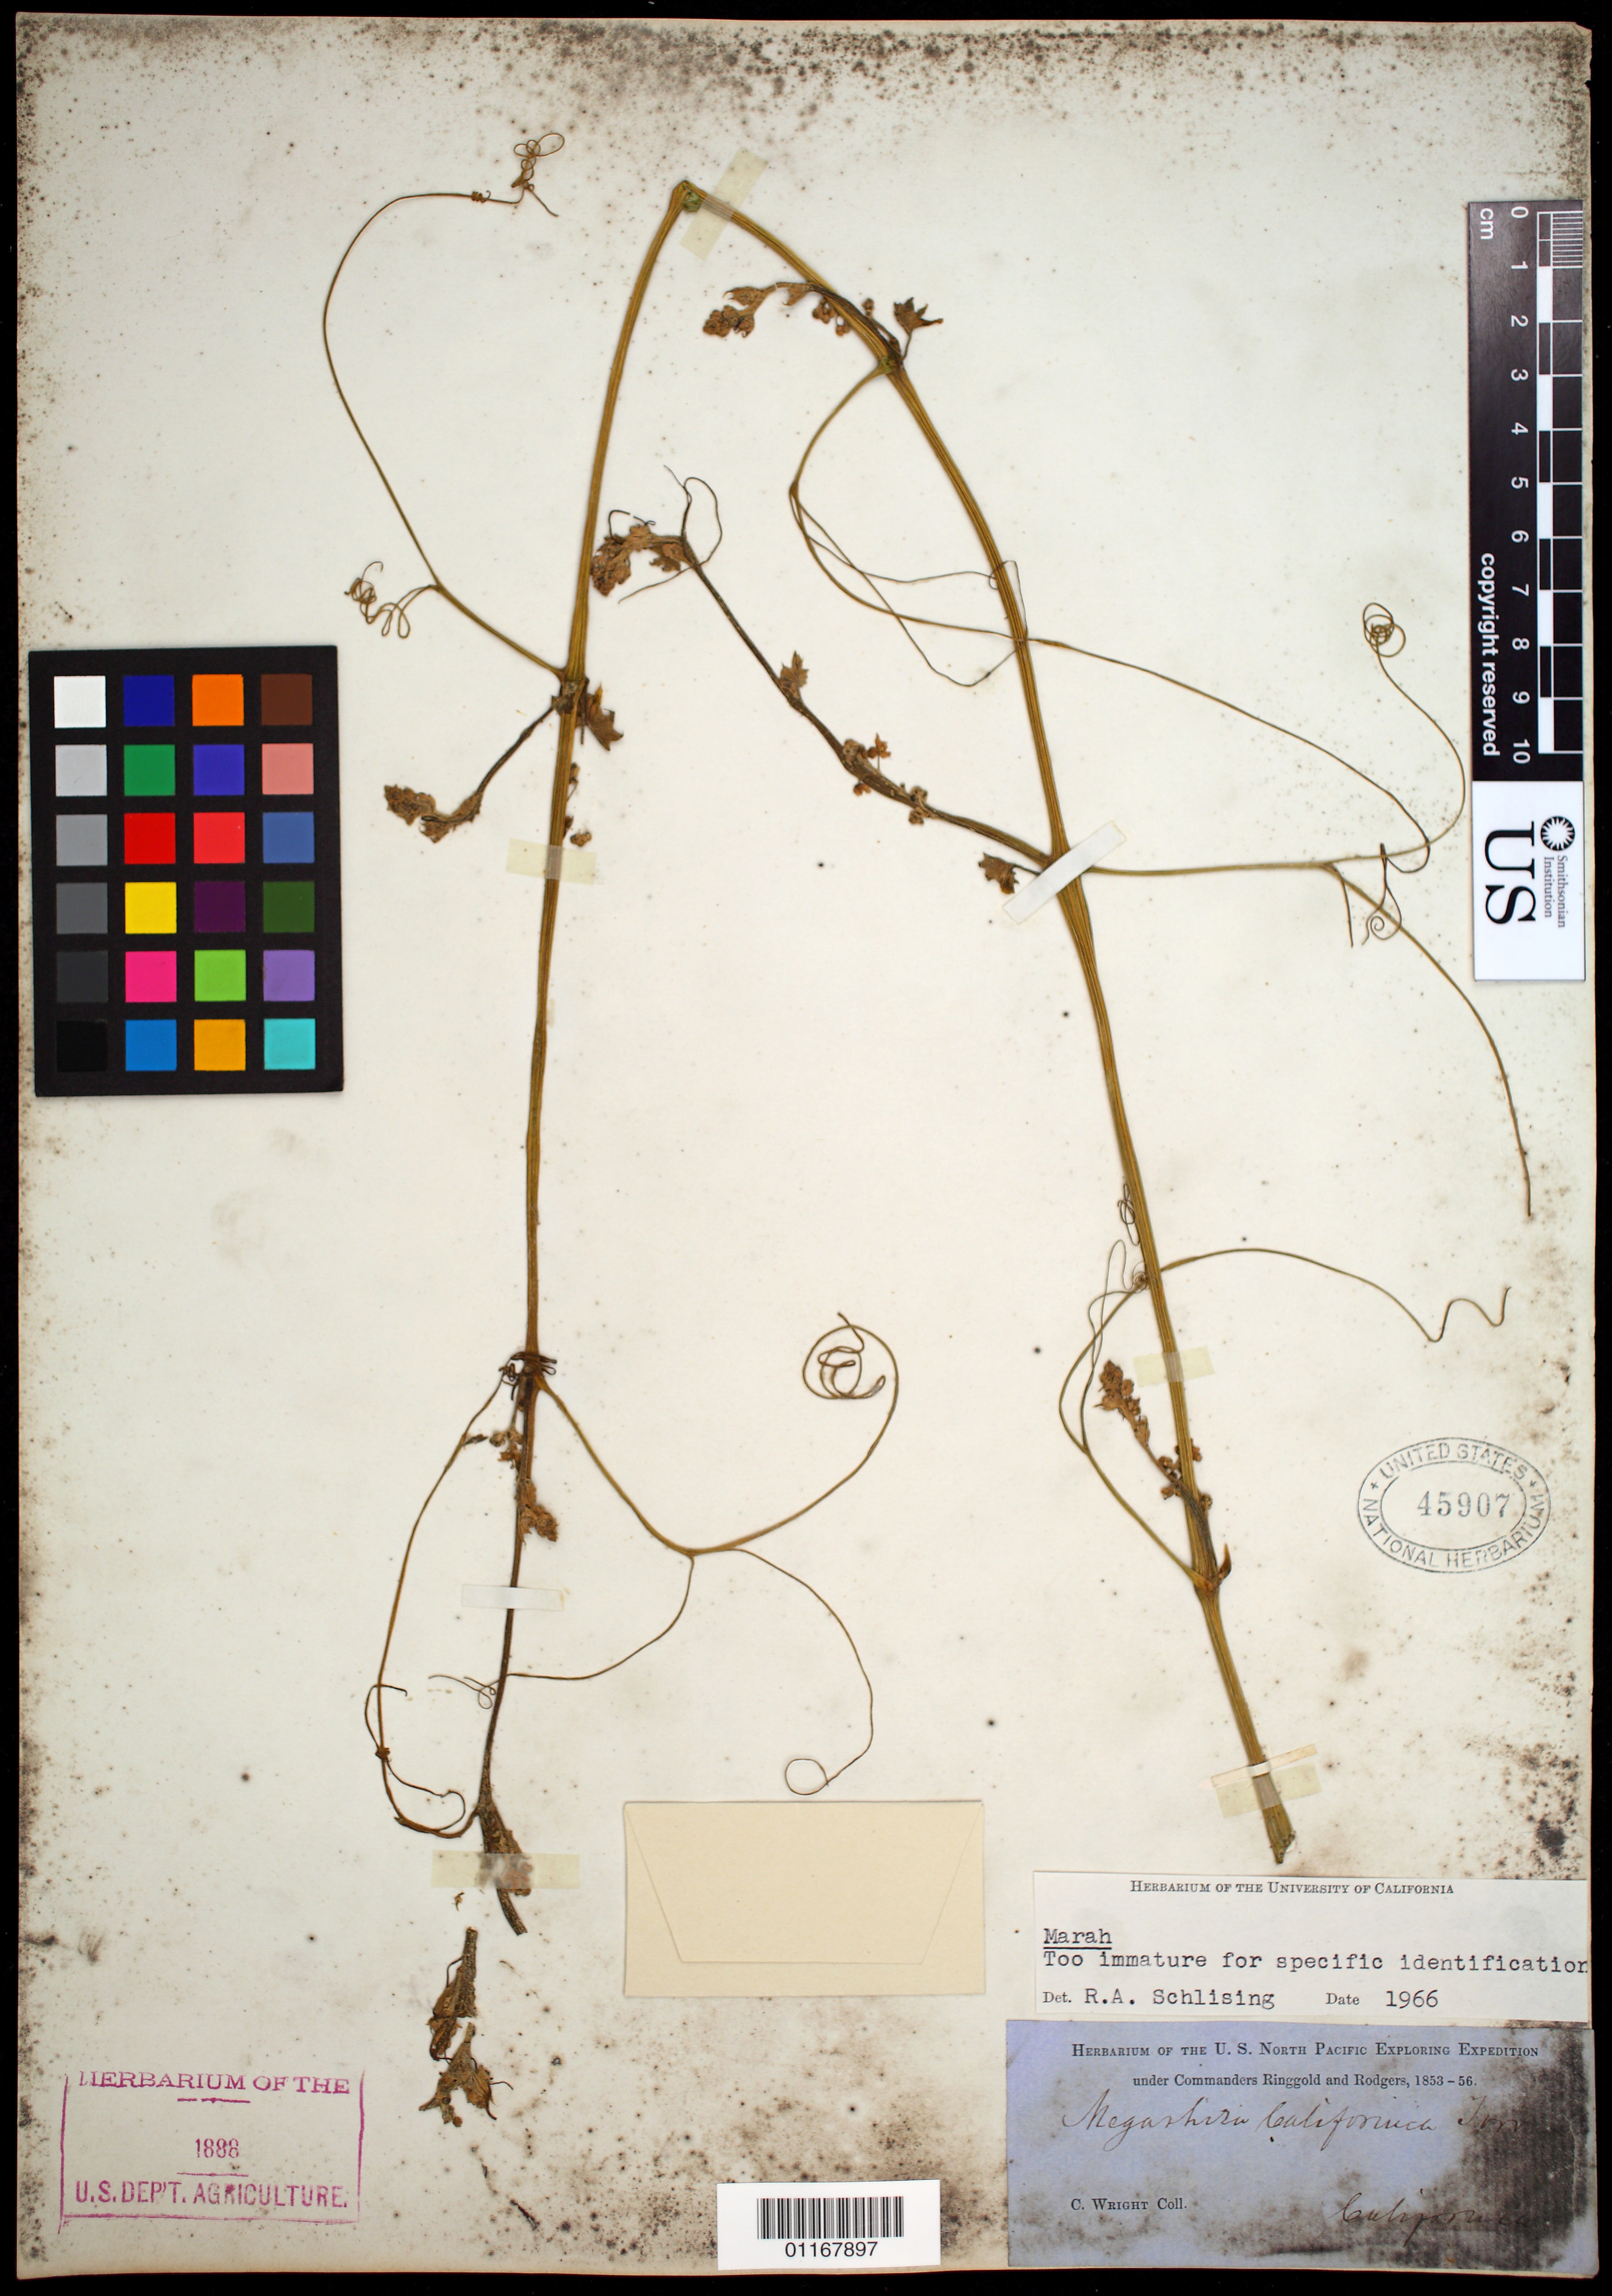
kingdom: Plantae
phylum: Tracheophyta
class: Magnoliopsida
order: Cucurbitales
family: Cucurbitaceae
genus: Megarrhiza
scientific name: Megarrhiza californica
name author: Torr.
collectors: C. Wright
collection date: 1853/1856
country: United States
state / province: California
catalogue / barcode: US 45907